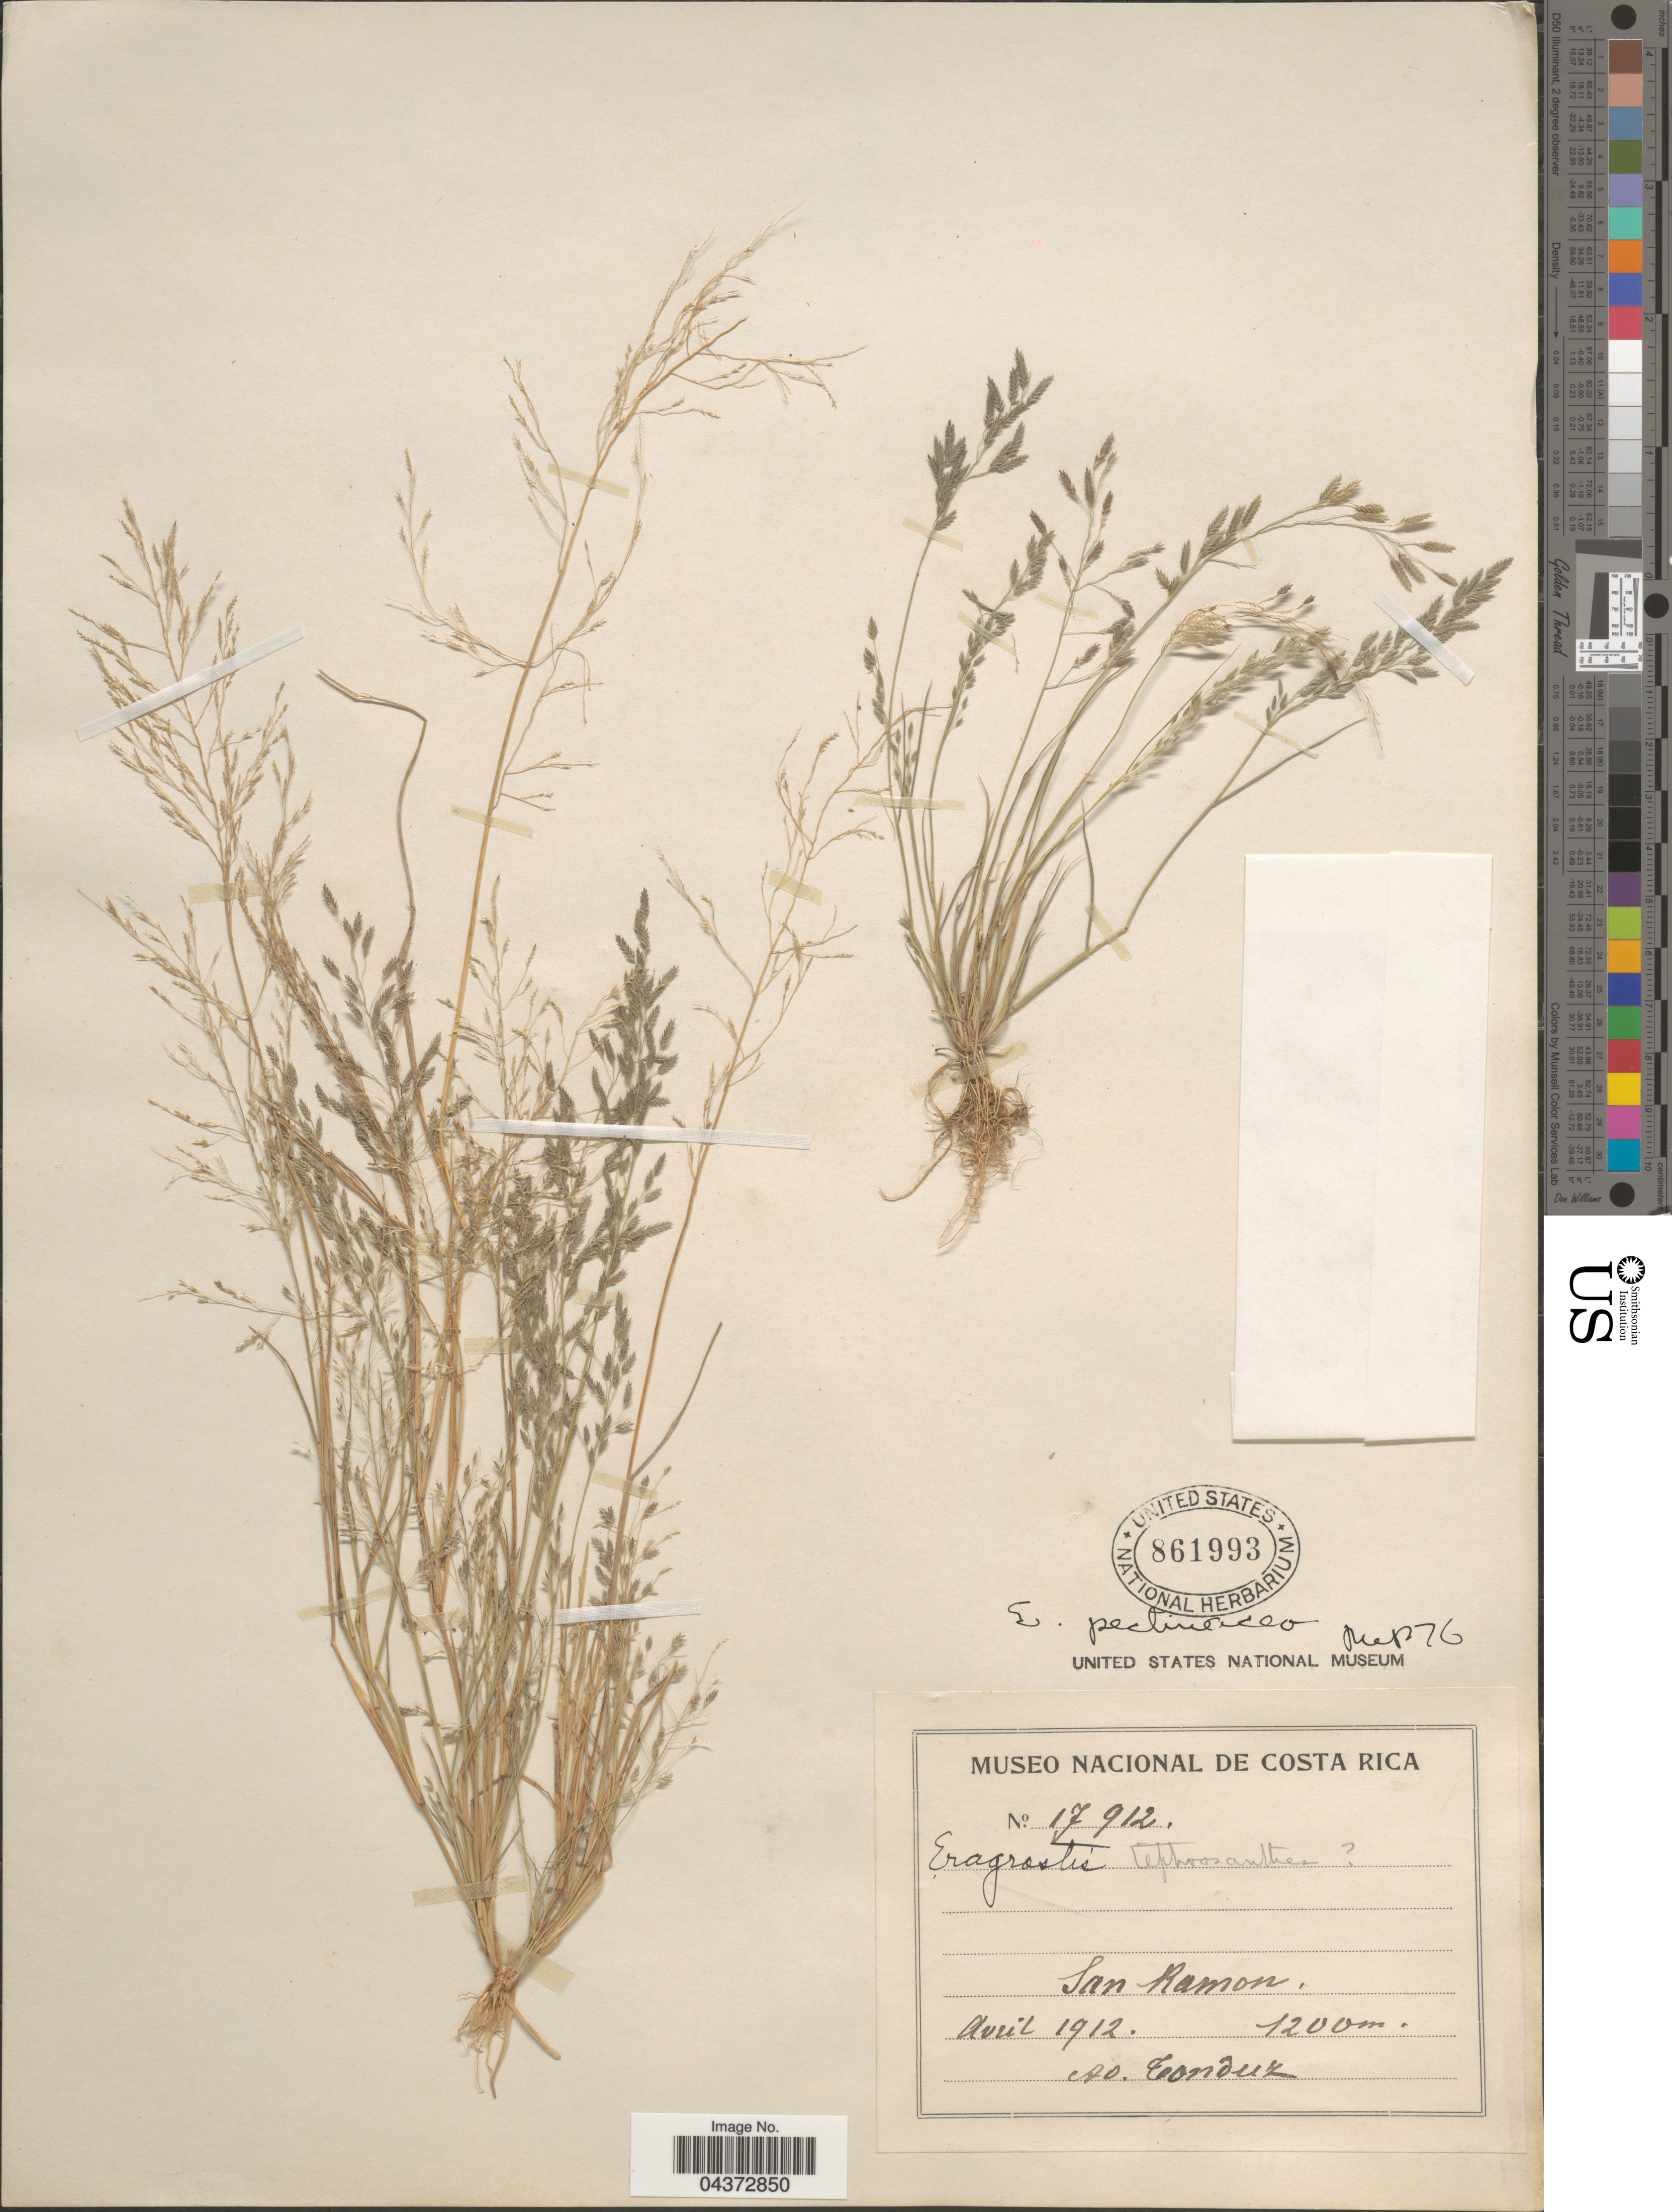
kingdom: Plantae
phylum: Tracheophyta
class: Liliopsida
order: Poales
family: Poaceae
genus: Eragrostis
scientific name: Eragrostis pectinacea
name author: (Michx.) Nees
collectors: A. Tonduz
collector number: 17912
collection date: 1912-04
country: Costa Rica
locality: San Ramon.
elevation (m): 1200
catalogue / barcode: US 861993